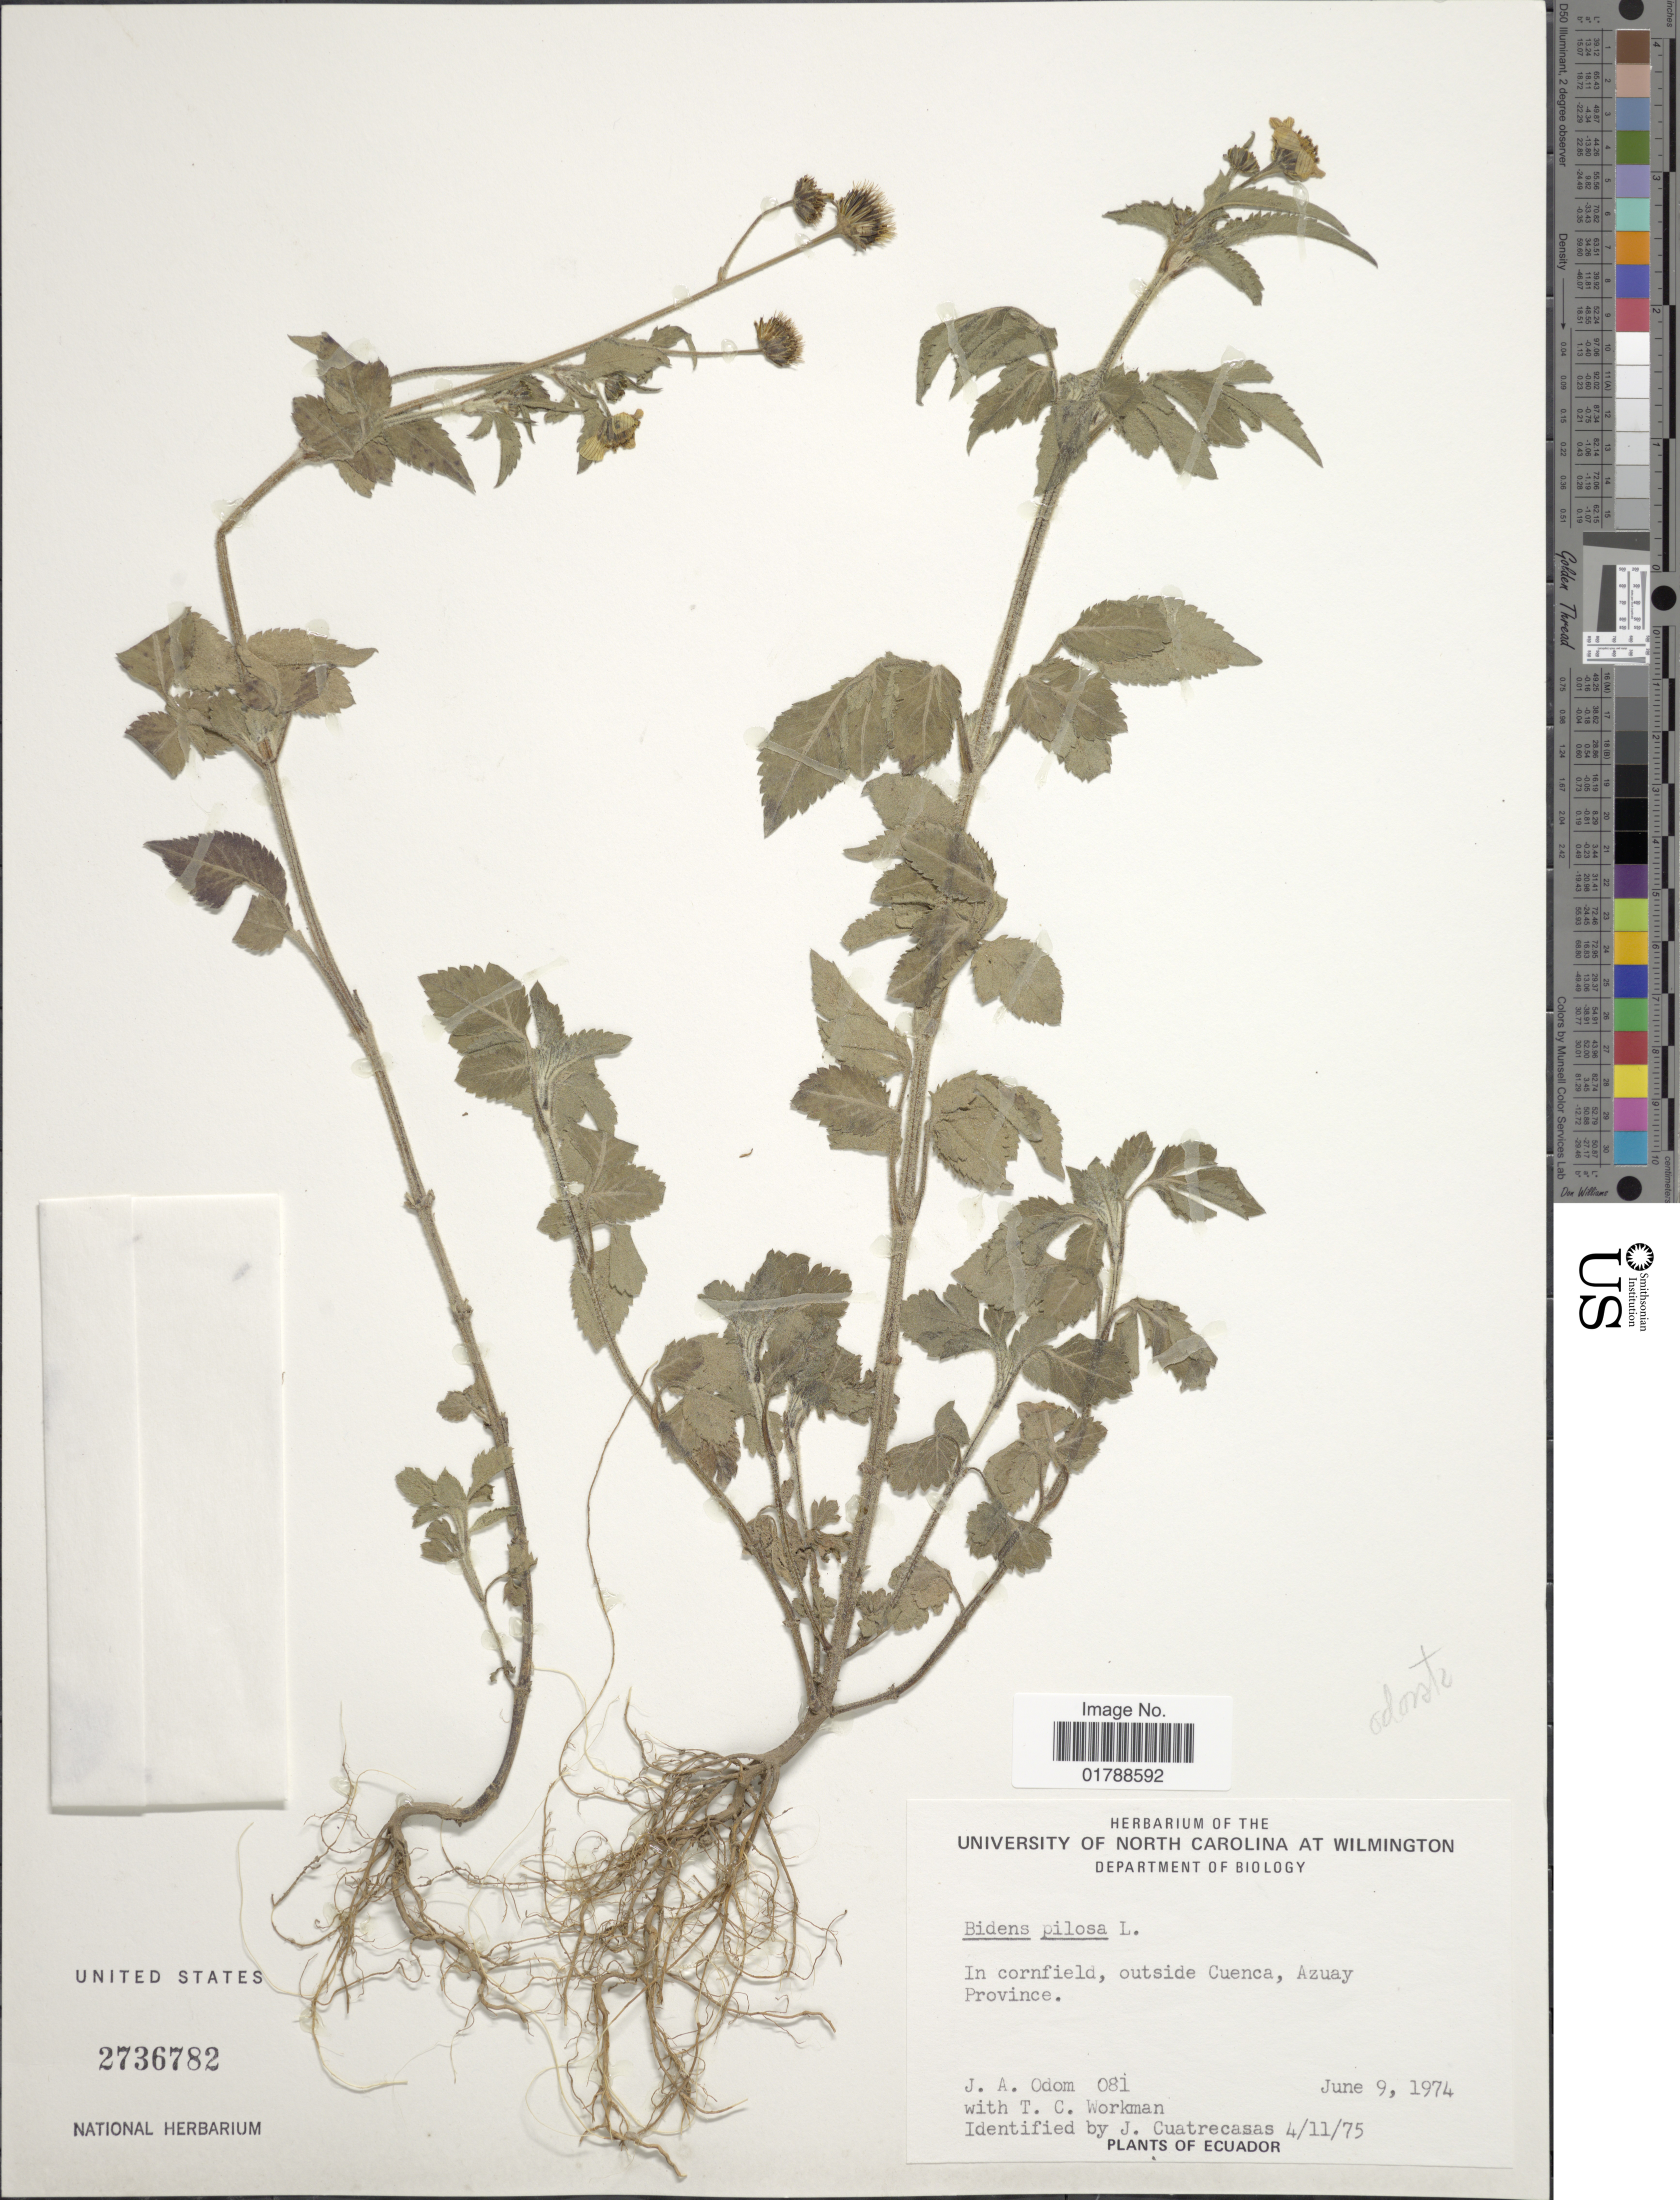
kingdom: Plantae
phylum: Tracheophyta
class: Magnoliopsida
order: Asterales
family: Asteraceae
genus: Bidens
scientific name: Bidens odorata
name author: Cav.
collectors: J. Odom & T. Workman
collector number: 081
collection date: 1974-06-09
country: Ecuador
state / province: Azuay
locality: In cornfield, outside Cuenca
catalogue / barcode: US 2736782